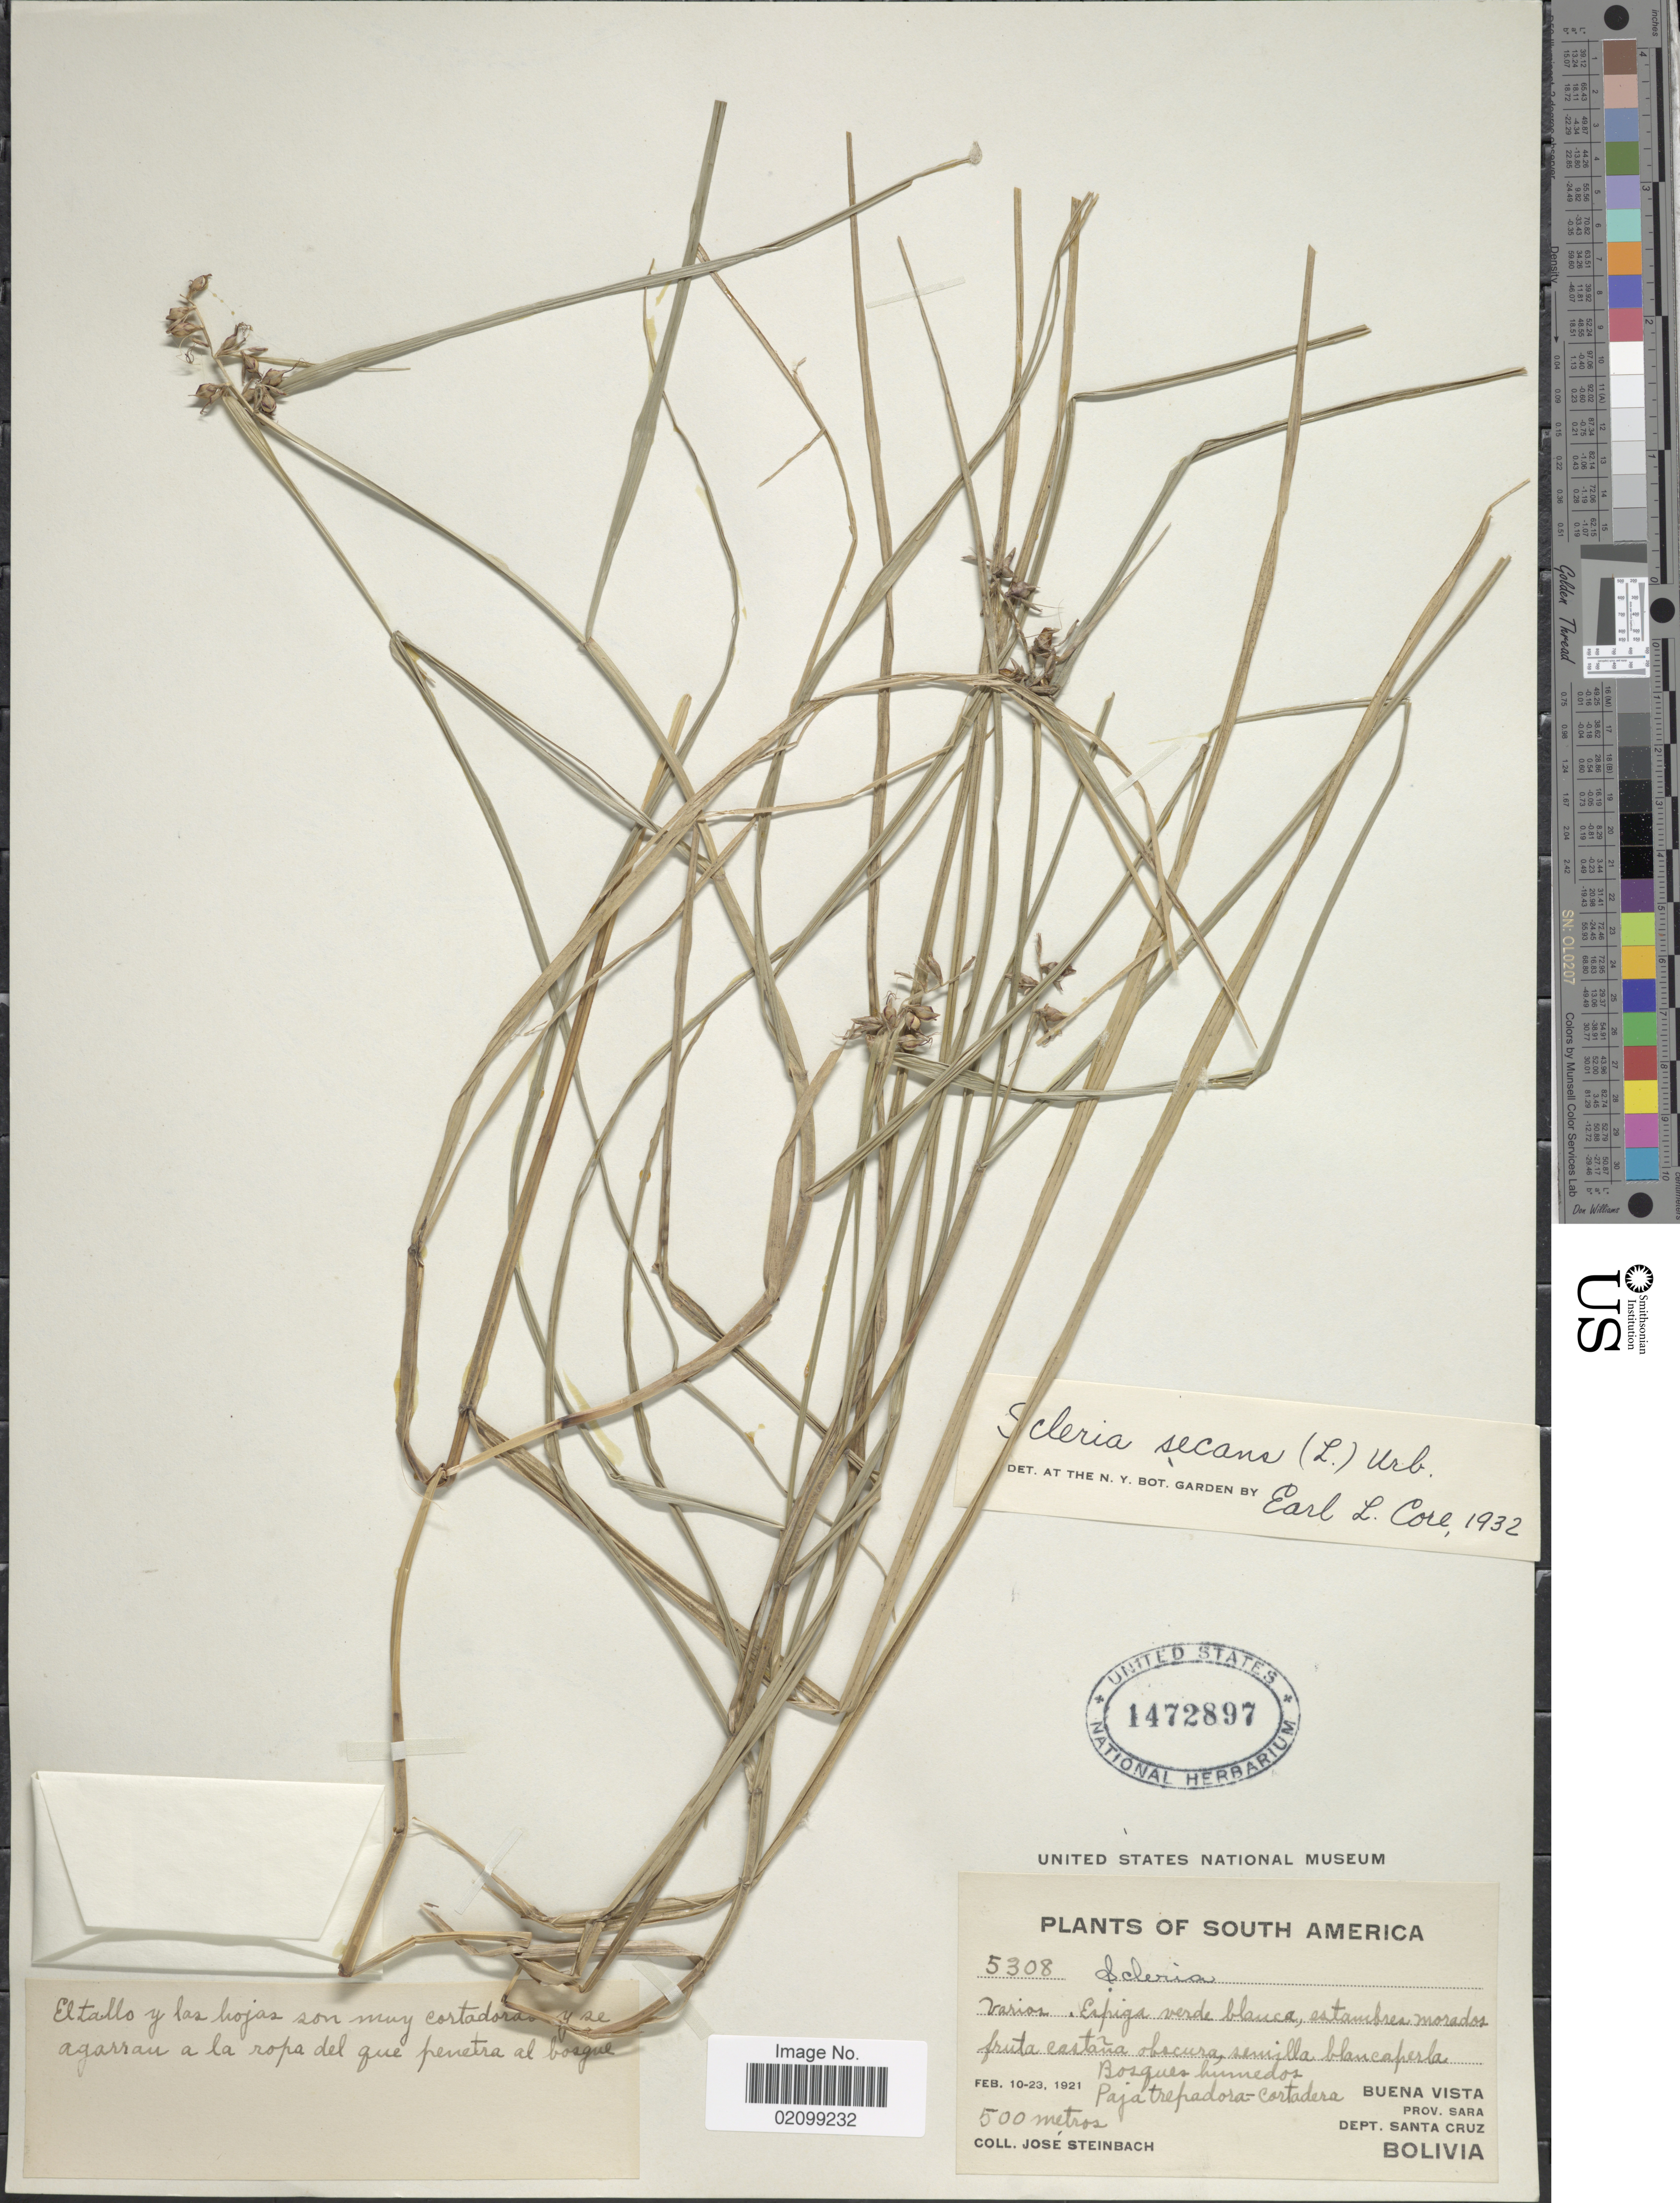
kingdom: Plantae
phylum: Tracheophyta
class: Liliopsida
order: Poales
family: Cyperaceae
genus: Scleria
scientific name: Scleria secans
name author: (L.) Urb.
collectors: J. Steinbach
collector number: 5308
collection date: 1921-02-10/1921-02-23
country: Bolivia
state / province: Santa Cruz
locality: Bosque humedos Paja trepadora-Cortadera, Buena Vista , Prov. Sara, Dept. Santa Cruz. Bolivia.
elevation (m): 500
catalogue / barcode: US 1472897